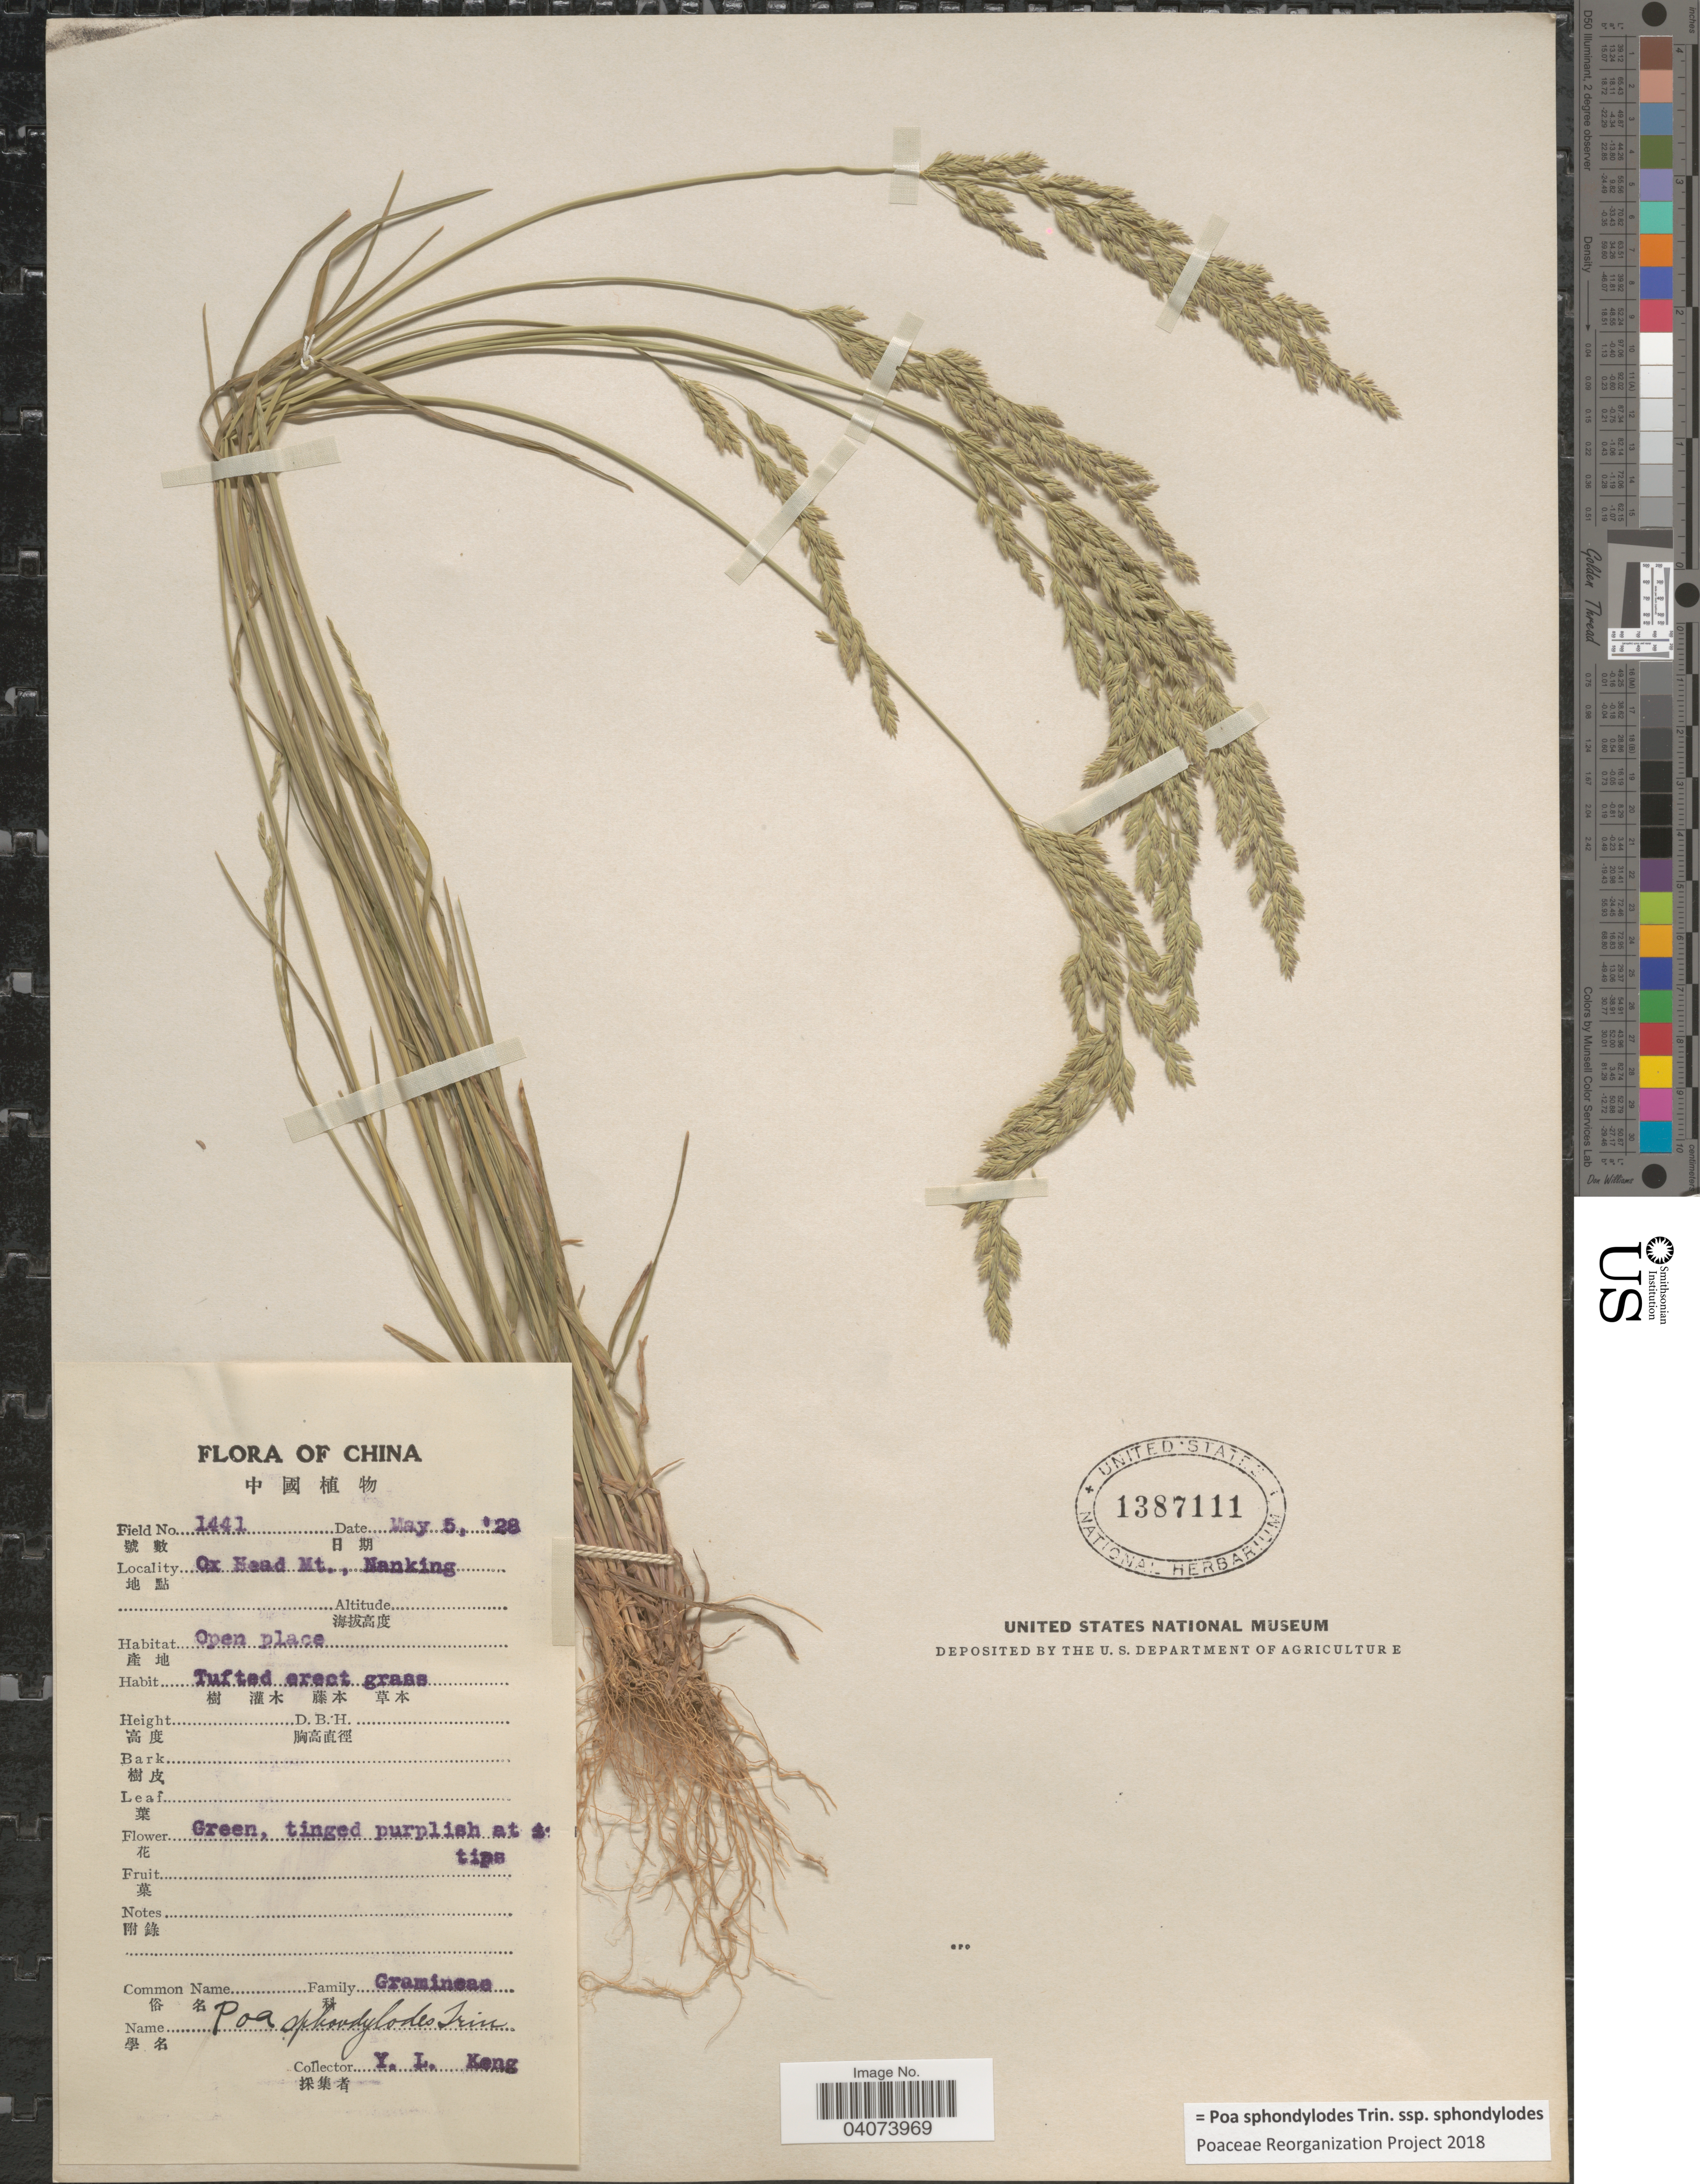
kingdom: Plantae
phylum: Tracheophyta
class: Liliopsida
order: Poales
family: Poaceae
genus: Poa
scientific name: Poa sphondylodes subsp. sphondylodes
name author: Trin.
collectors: Y. L. Keng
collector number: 1441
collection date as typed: Transcribed d/m/y: 5/5/28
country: China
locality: Ox Head Mt., Nanking.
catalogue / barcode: US 1387111